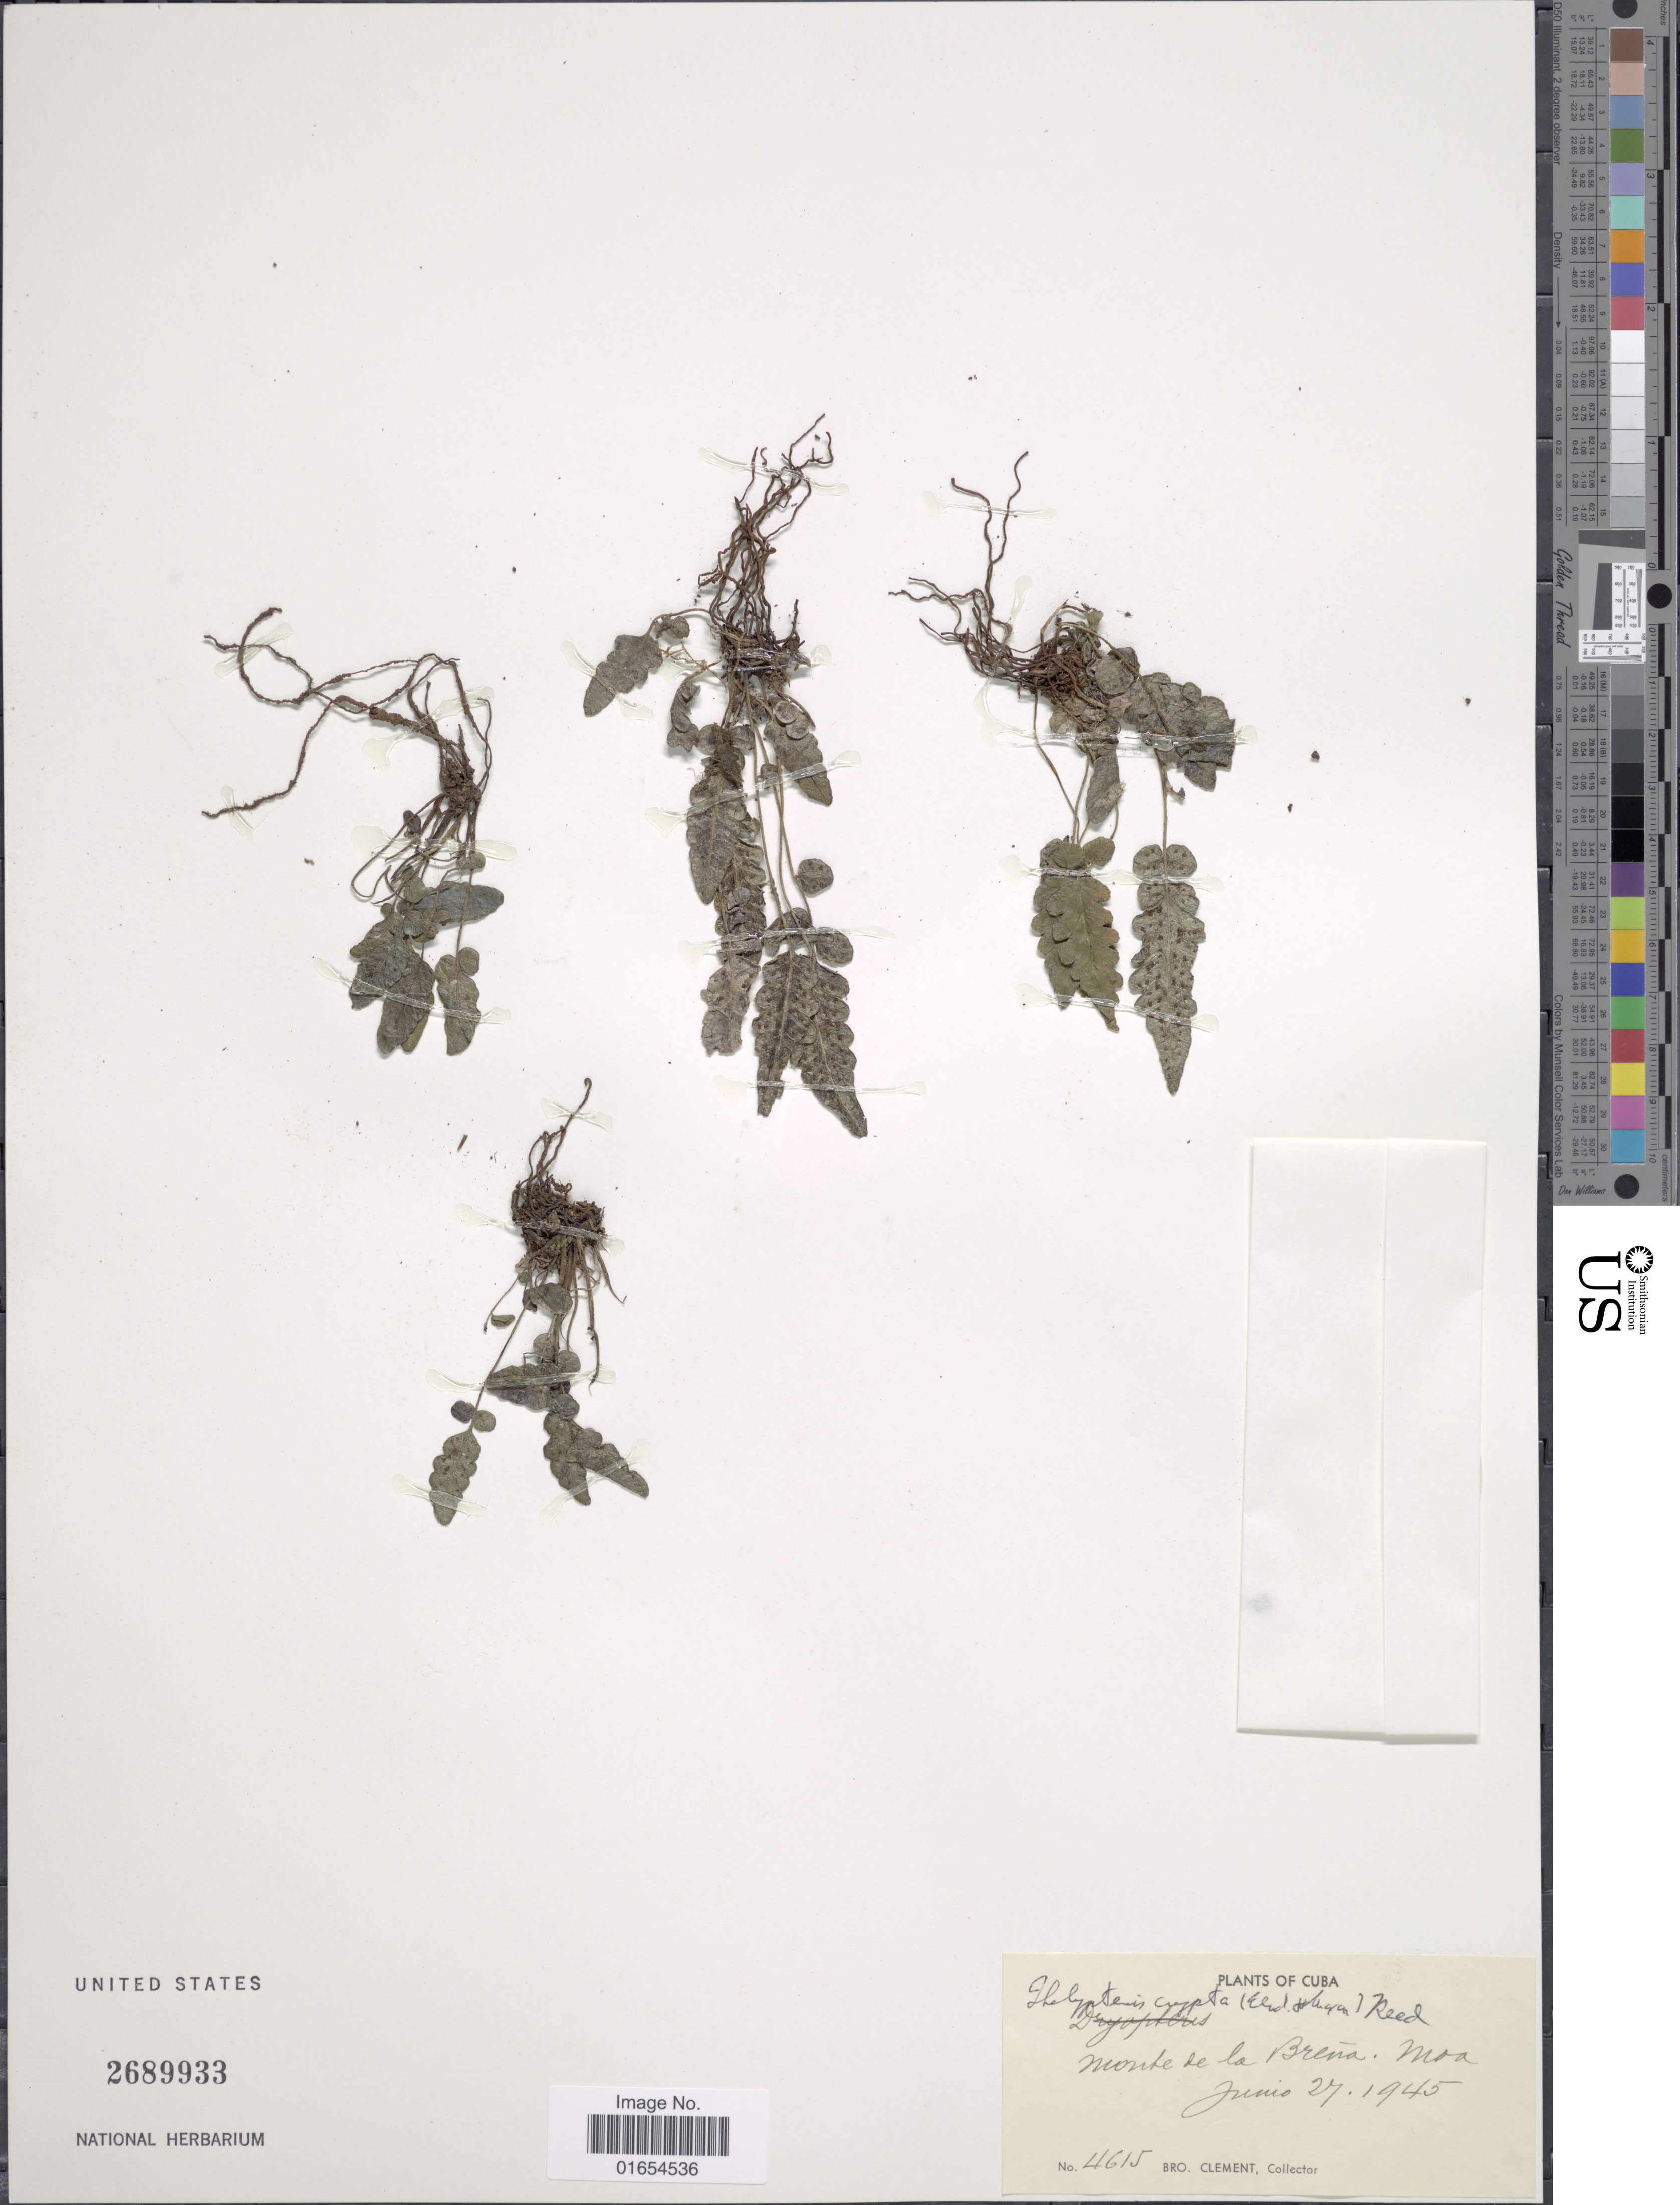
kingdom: Plantae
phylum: Tracheophyta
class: Polypodiopsida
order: Polypodiales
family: Thelypteridaceae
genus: Goniopteris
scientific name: Goniopteris crypta (Underw. & Maxon) comb. nov., ined 2015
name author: (Underw. & Maxon)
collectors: B. Clement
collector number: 4615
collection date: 1945-06-27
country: Cuba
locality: Monte de la Brena. Moa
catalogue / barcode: US 2689933